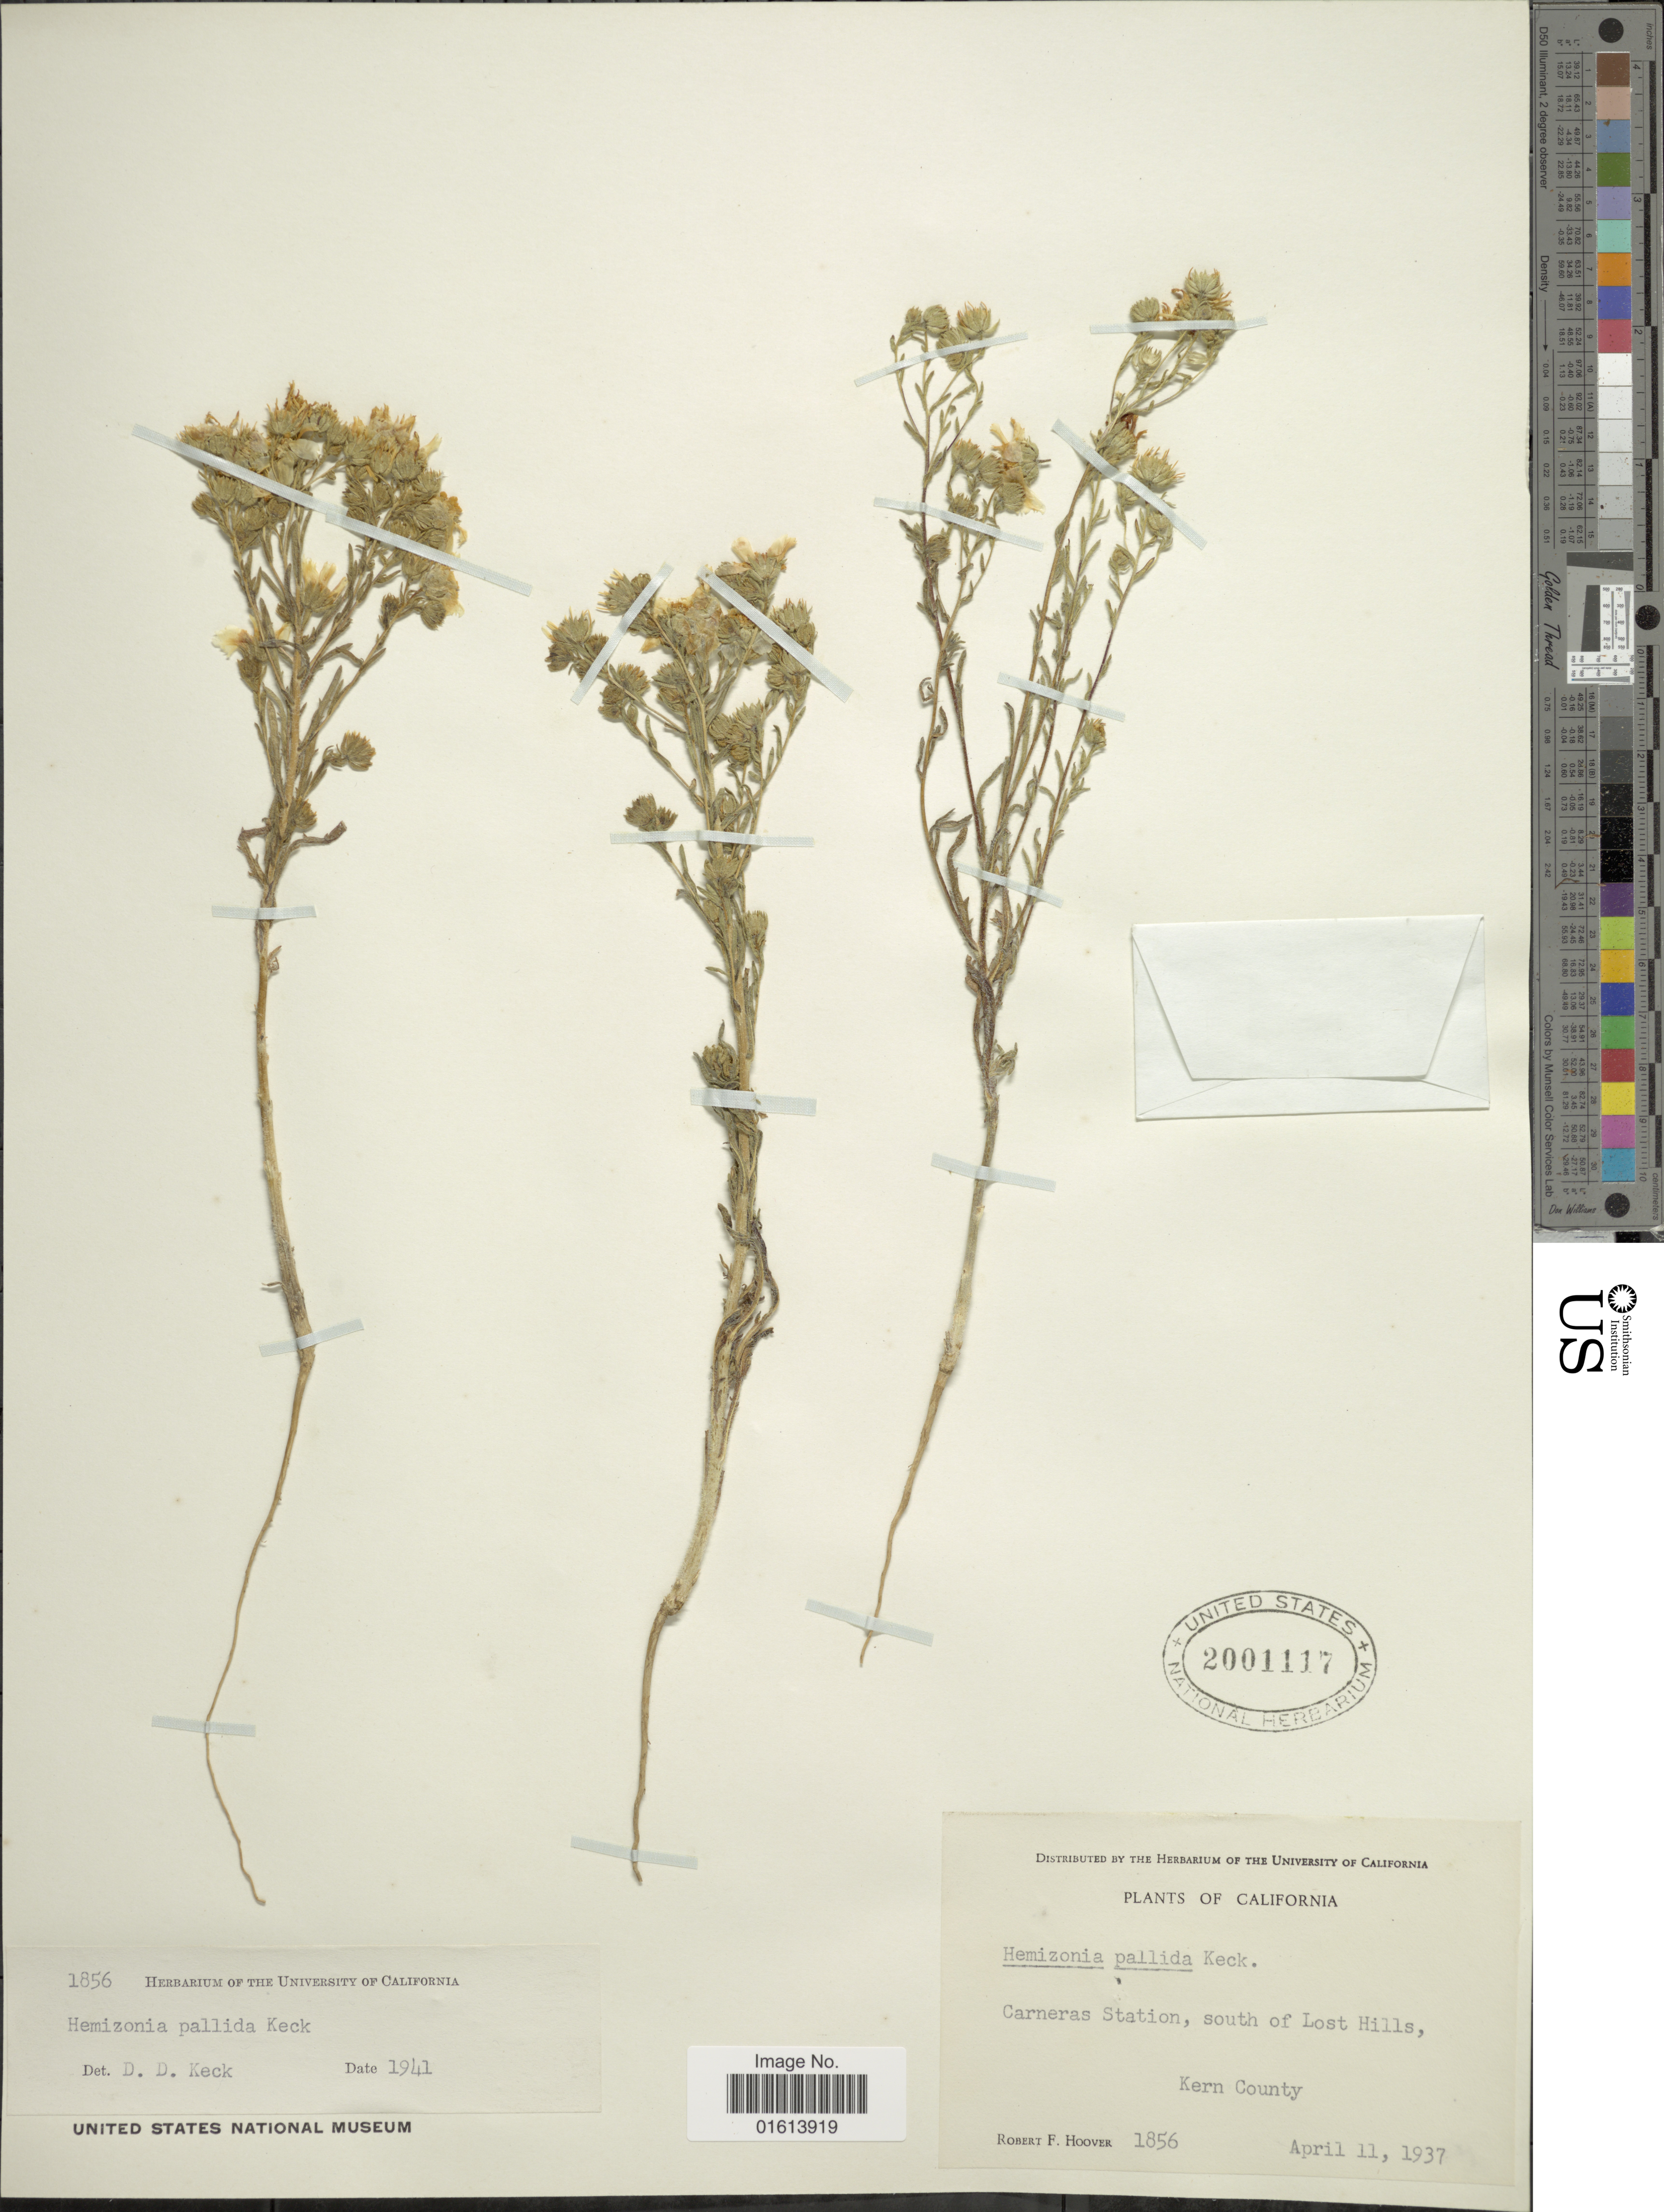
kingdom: Plantae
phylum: Tracheophyta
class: Magnoliopsida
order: Asterales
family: Asteraceae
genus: Deinandra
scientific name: Deinandra pallida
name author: (D.D. Keck) B.G. Baldwin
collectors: R. F. Hoover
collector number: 1856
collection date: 1937-04-11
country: United States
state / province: California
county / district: Kern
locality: California. Carneras Station, south of Los Hills. Kern County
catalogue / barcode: US 2001117